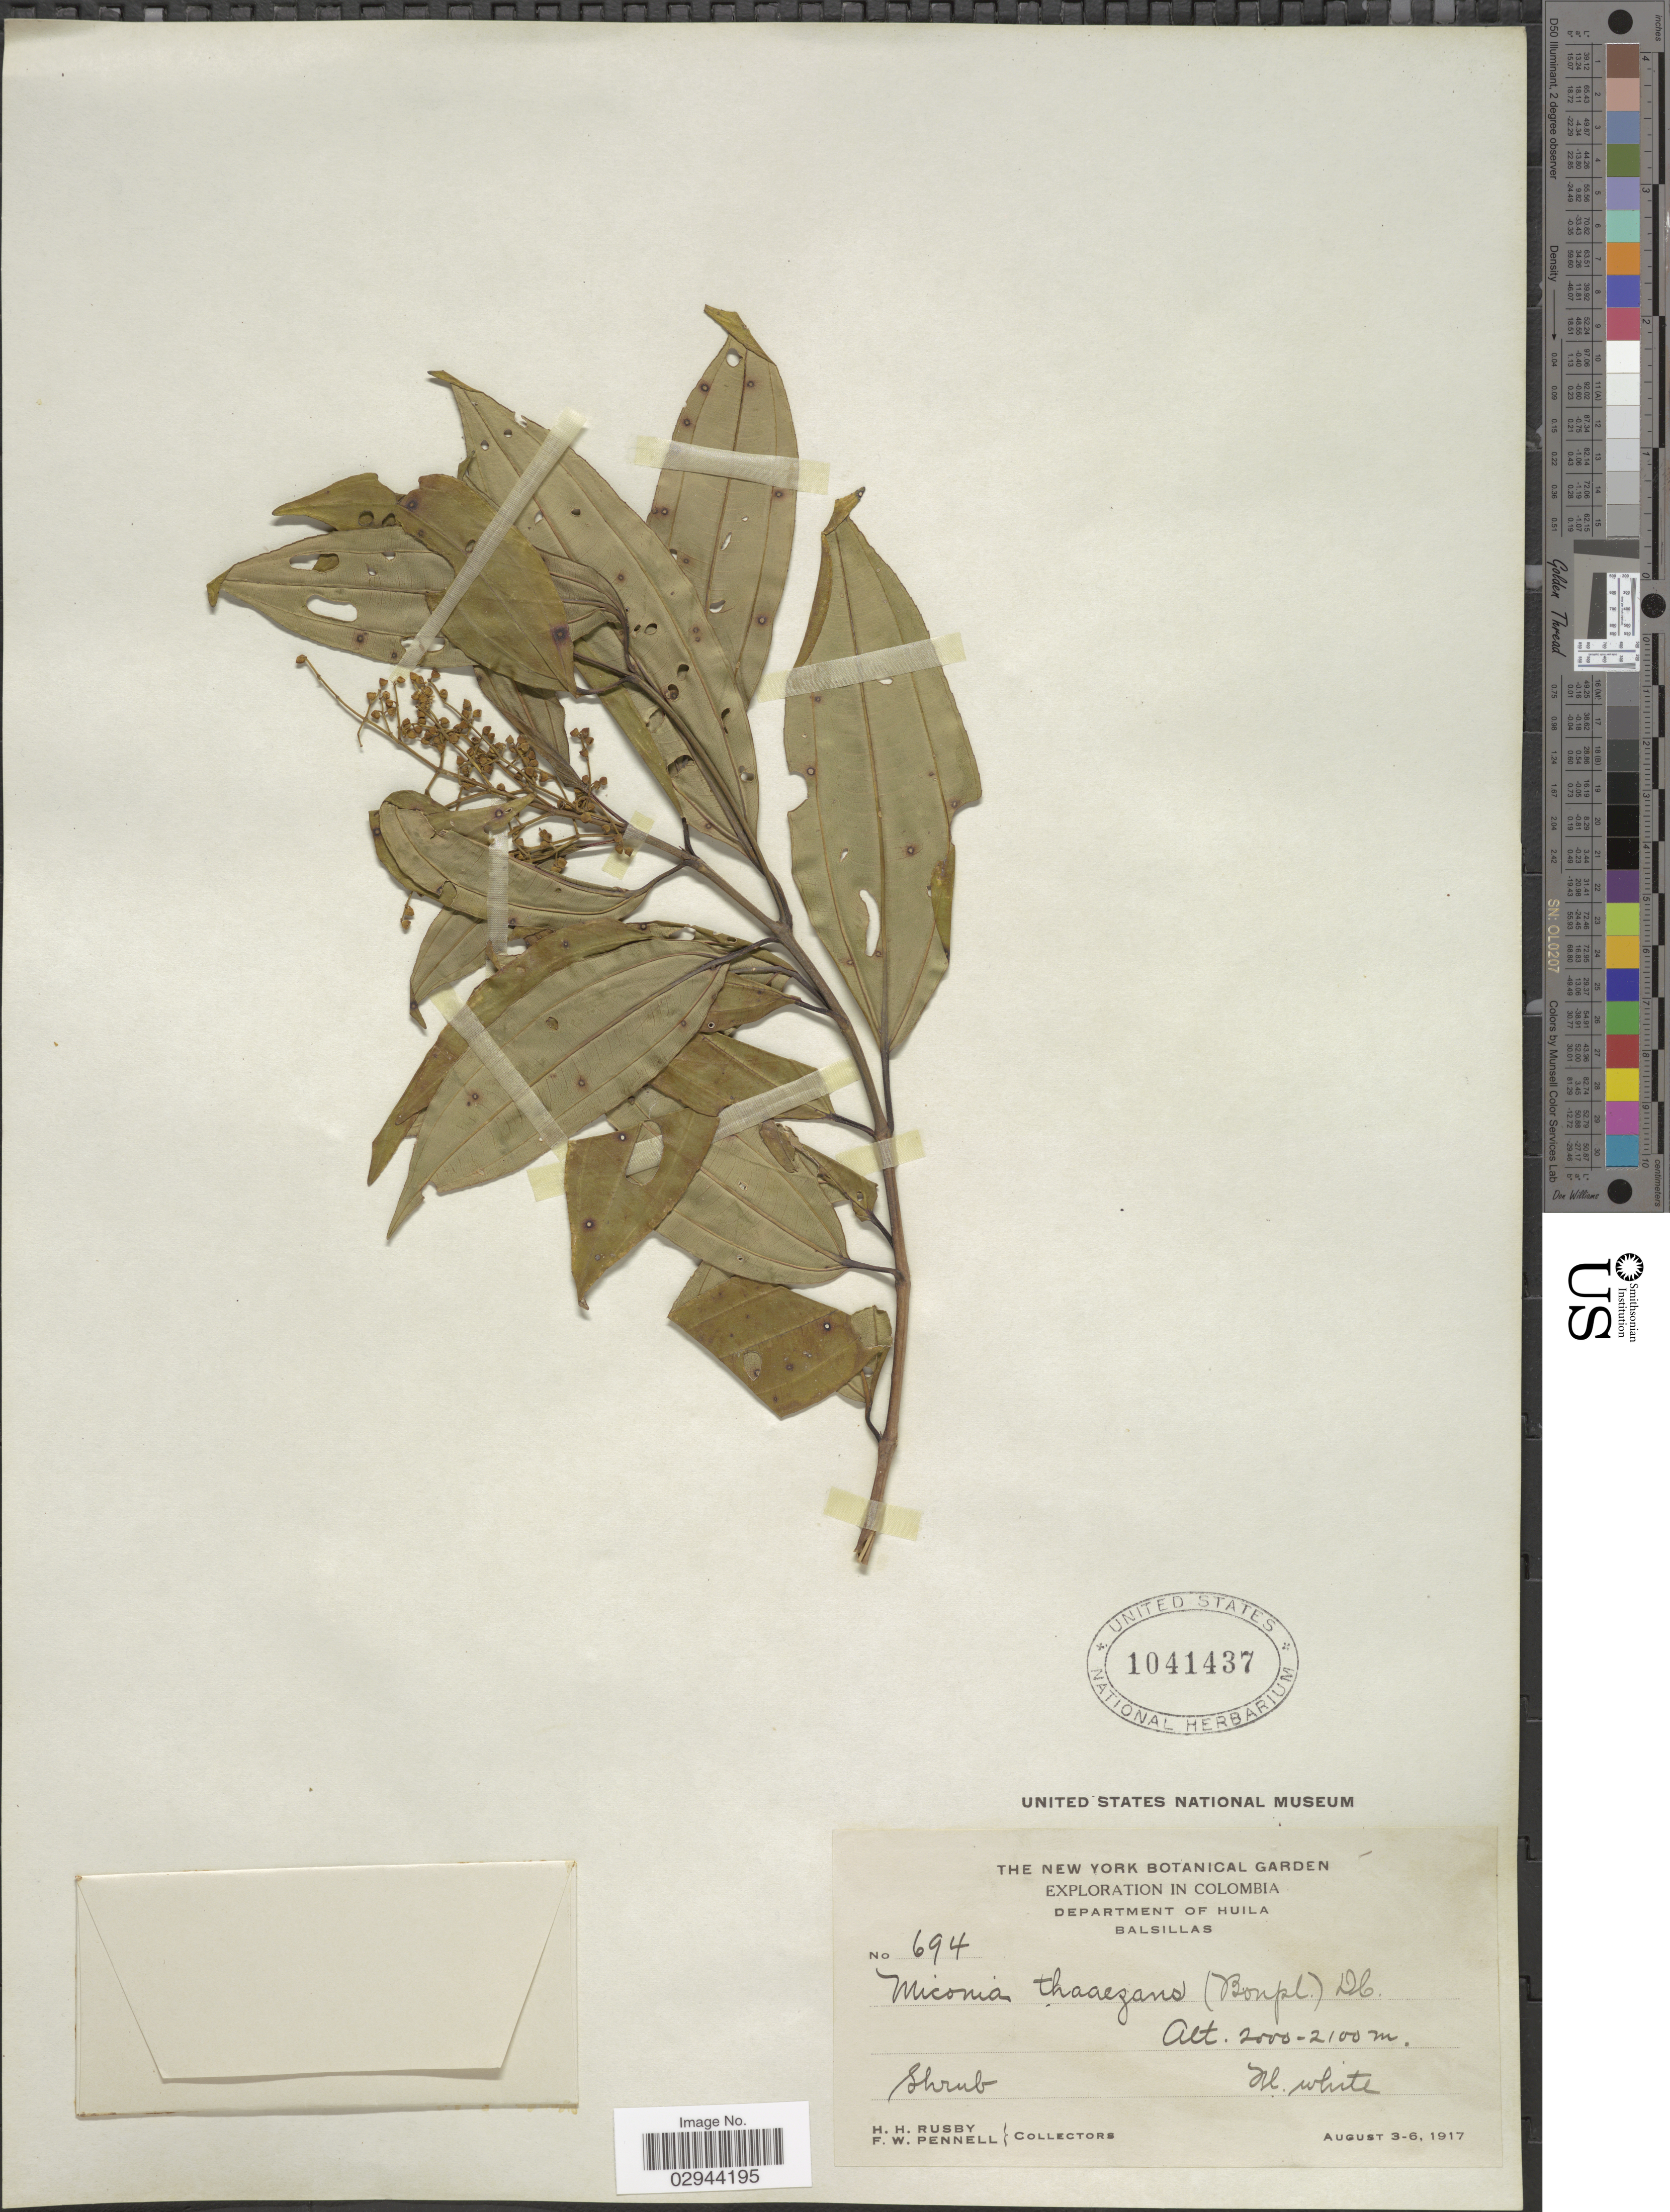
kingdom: Plantae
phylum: Tracheophyta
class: Magnoliopsida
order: Myrtales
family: Melastomataceae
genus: Miconia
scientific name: Miconia theizans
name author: (Bonpl.) Cogn.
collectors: H. H. Rusby & F. W. Pennell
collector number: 694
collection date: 1917-08-03/1917-08-06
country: Colombia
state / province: Huila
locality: Department of Huila, Balsillas.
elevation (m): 2000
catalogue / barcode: US 1041437